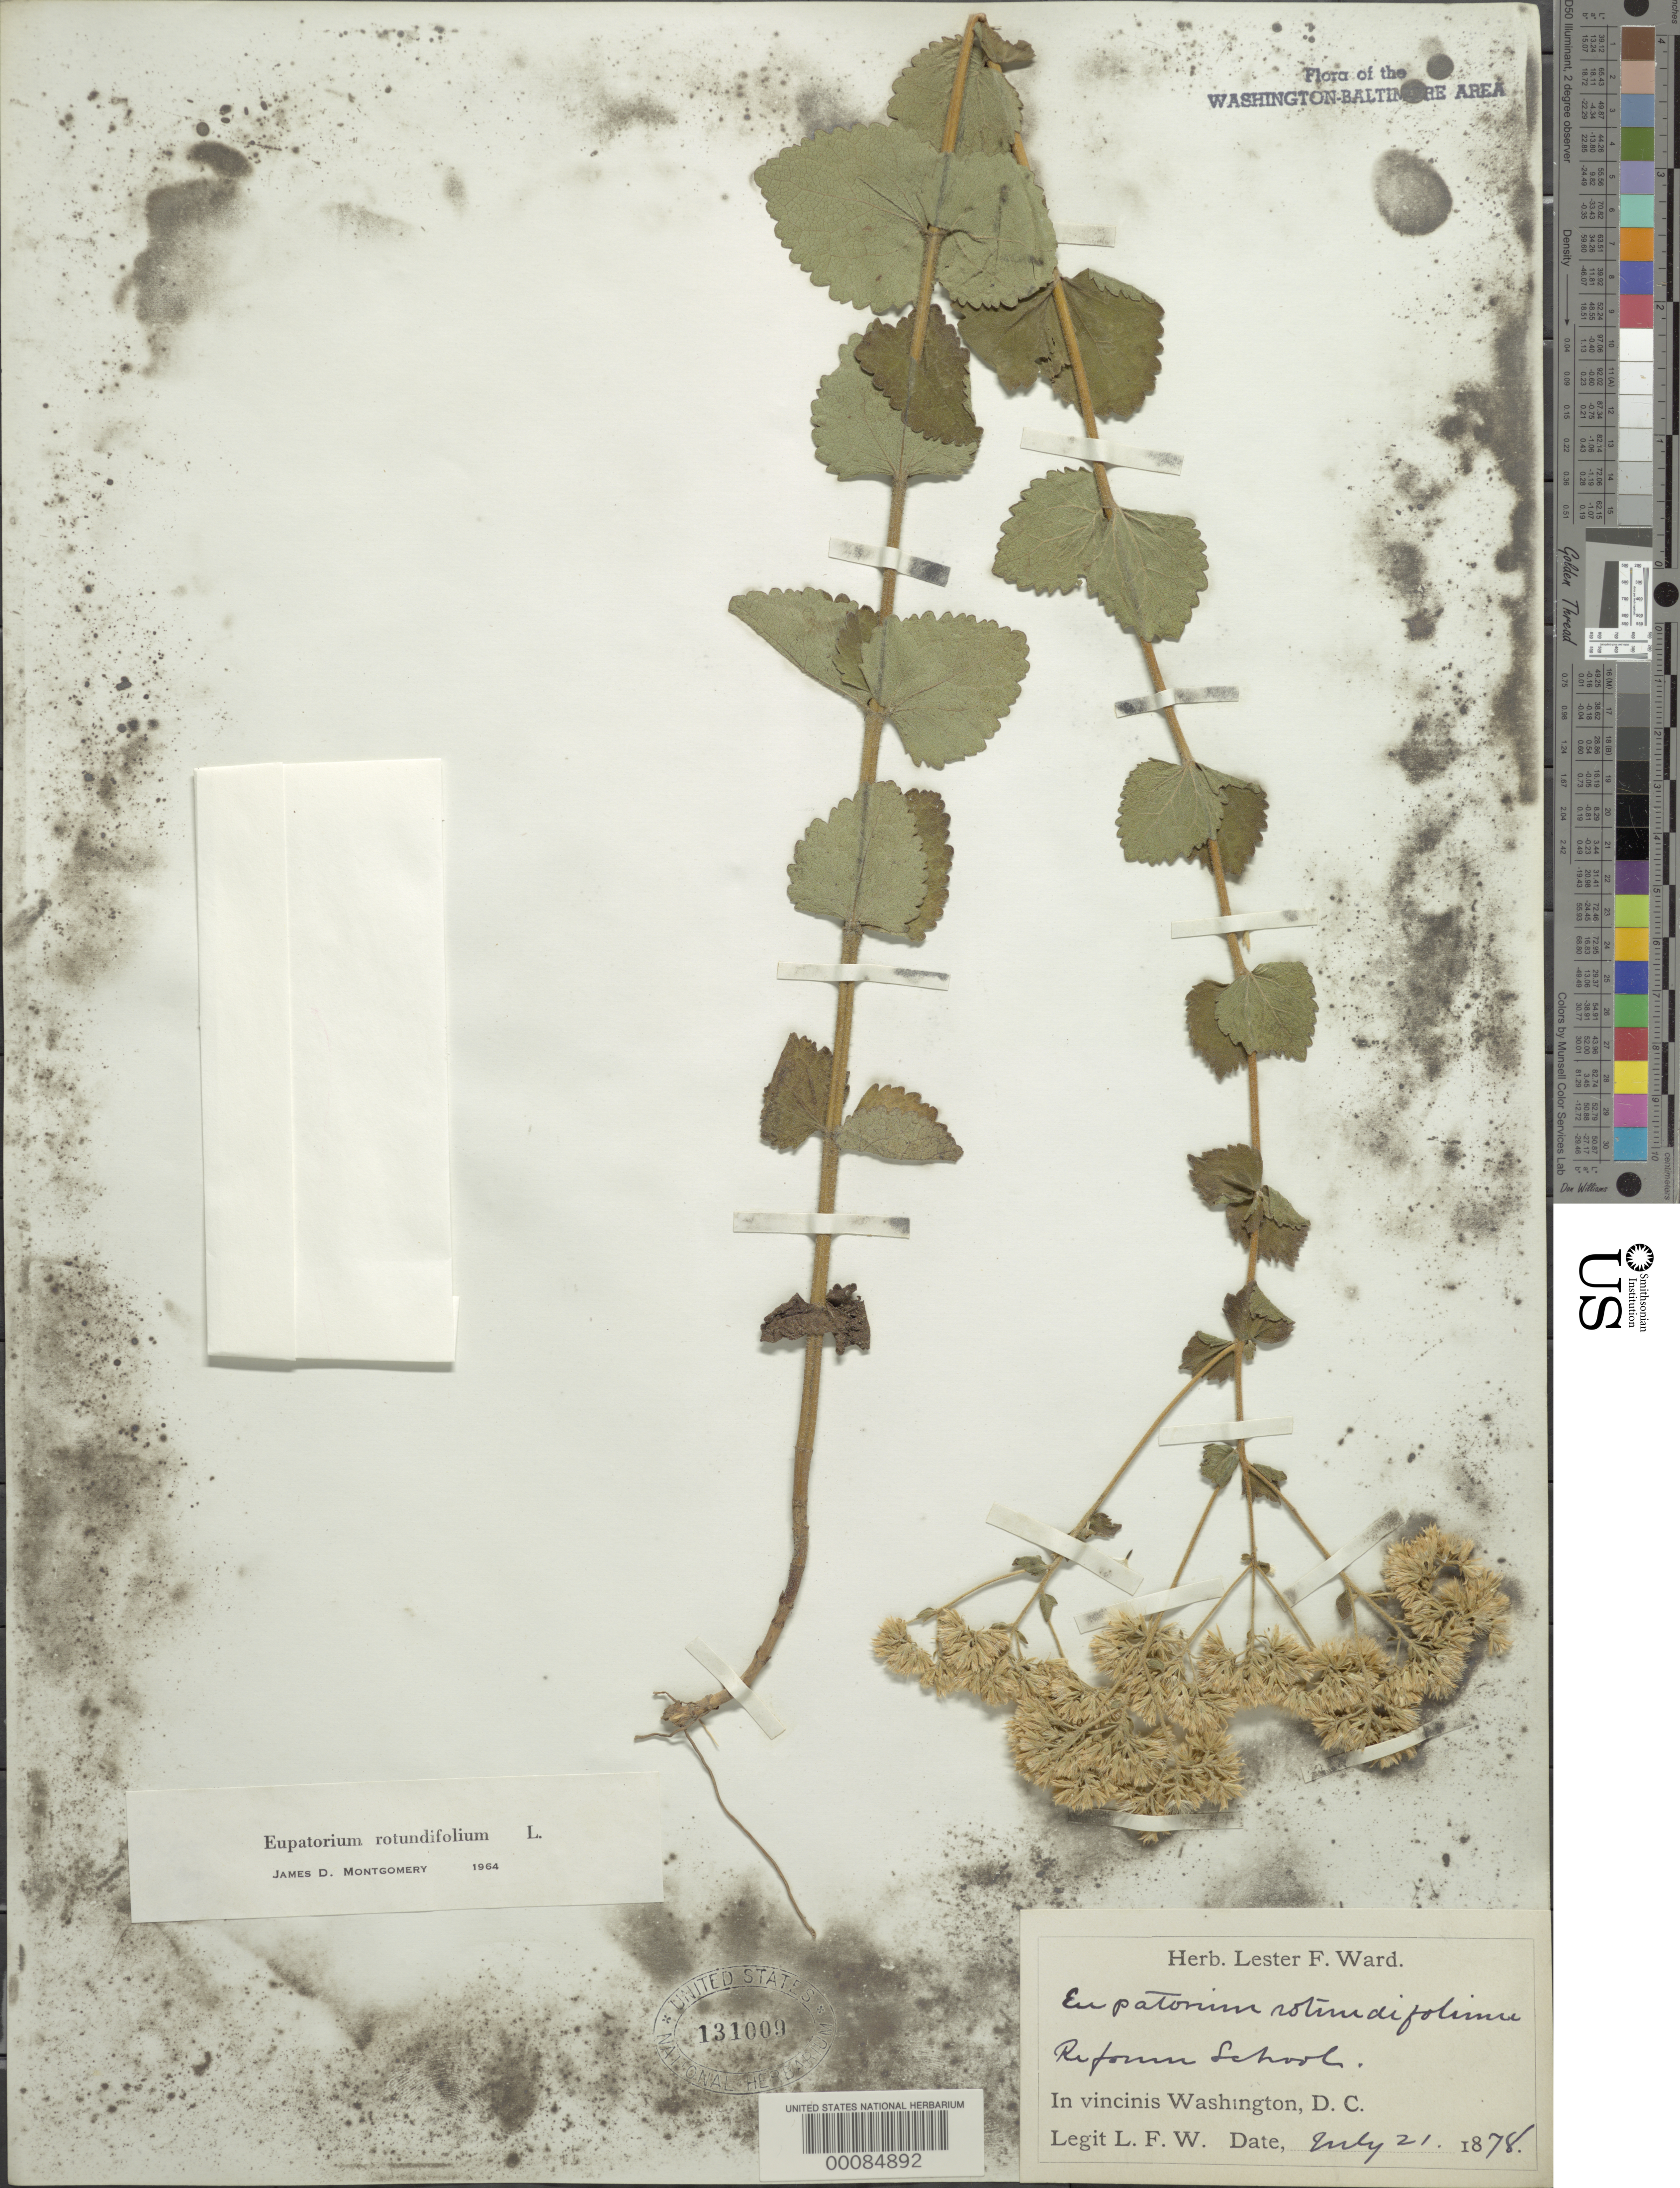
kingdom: Plantae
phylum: Tracheophyta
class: Magnoliopsida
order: Asterales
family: Asteraceae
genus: Eupatorium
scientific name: Eupatorium rotundifolium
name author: L.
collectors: L. F. Ward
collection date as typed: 21 Jul 1878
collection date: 1878-07-21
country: United States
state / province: District of Columbia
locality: Reform School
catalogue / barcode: US 131009